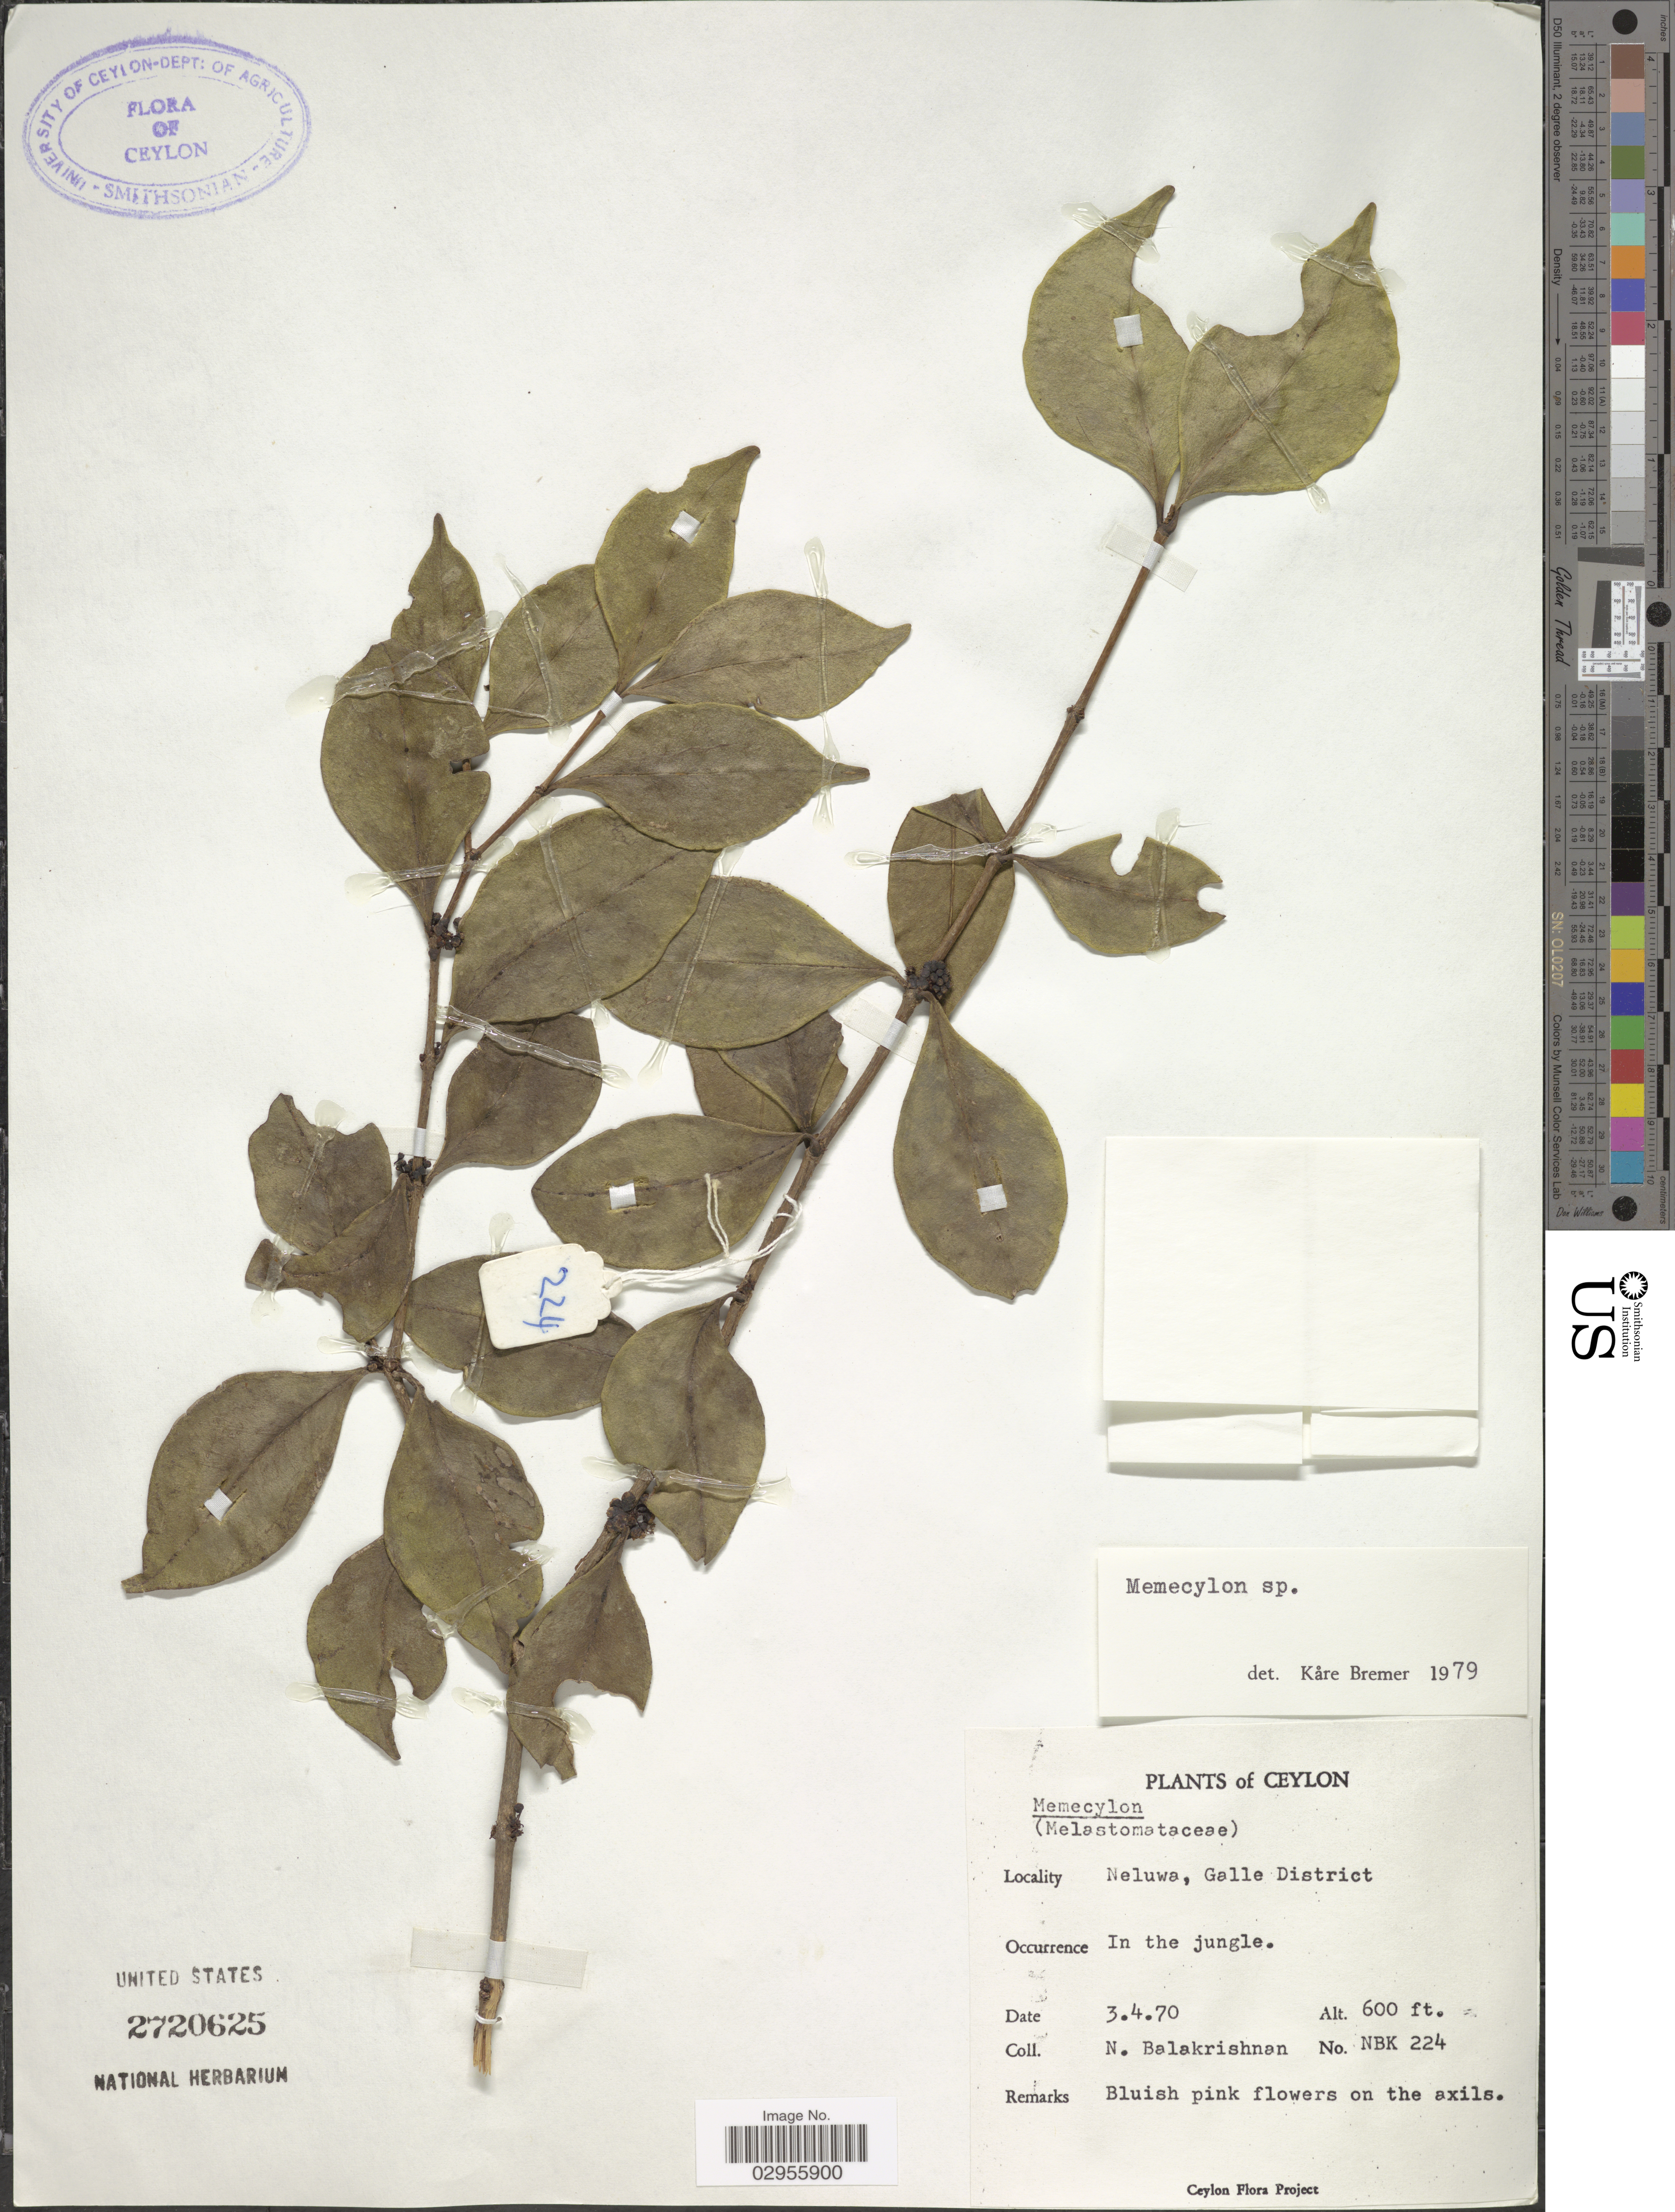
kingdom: Plantae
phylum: Tracheophyta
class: Magnoliopsida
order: Myrtales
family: Melastomataceae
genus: Memecylon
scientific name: Memecylon sp.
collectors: N. Balakrishnan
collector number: NBK 224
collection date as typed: Transcribed d/m/y: 3/4/70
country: Sri Lanka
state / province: Southern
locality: Ceylon. Neluwa, Galle District.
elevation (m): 183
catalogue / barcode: US 2720625